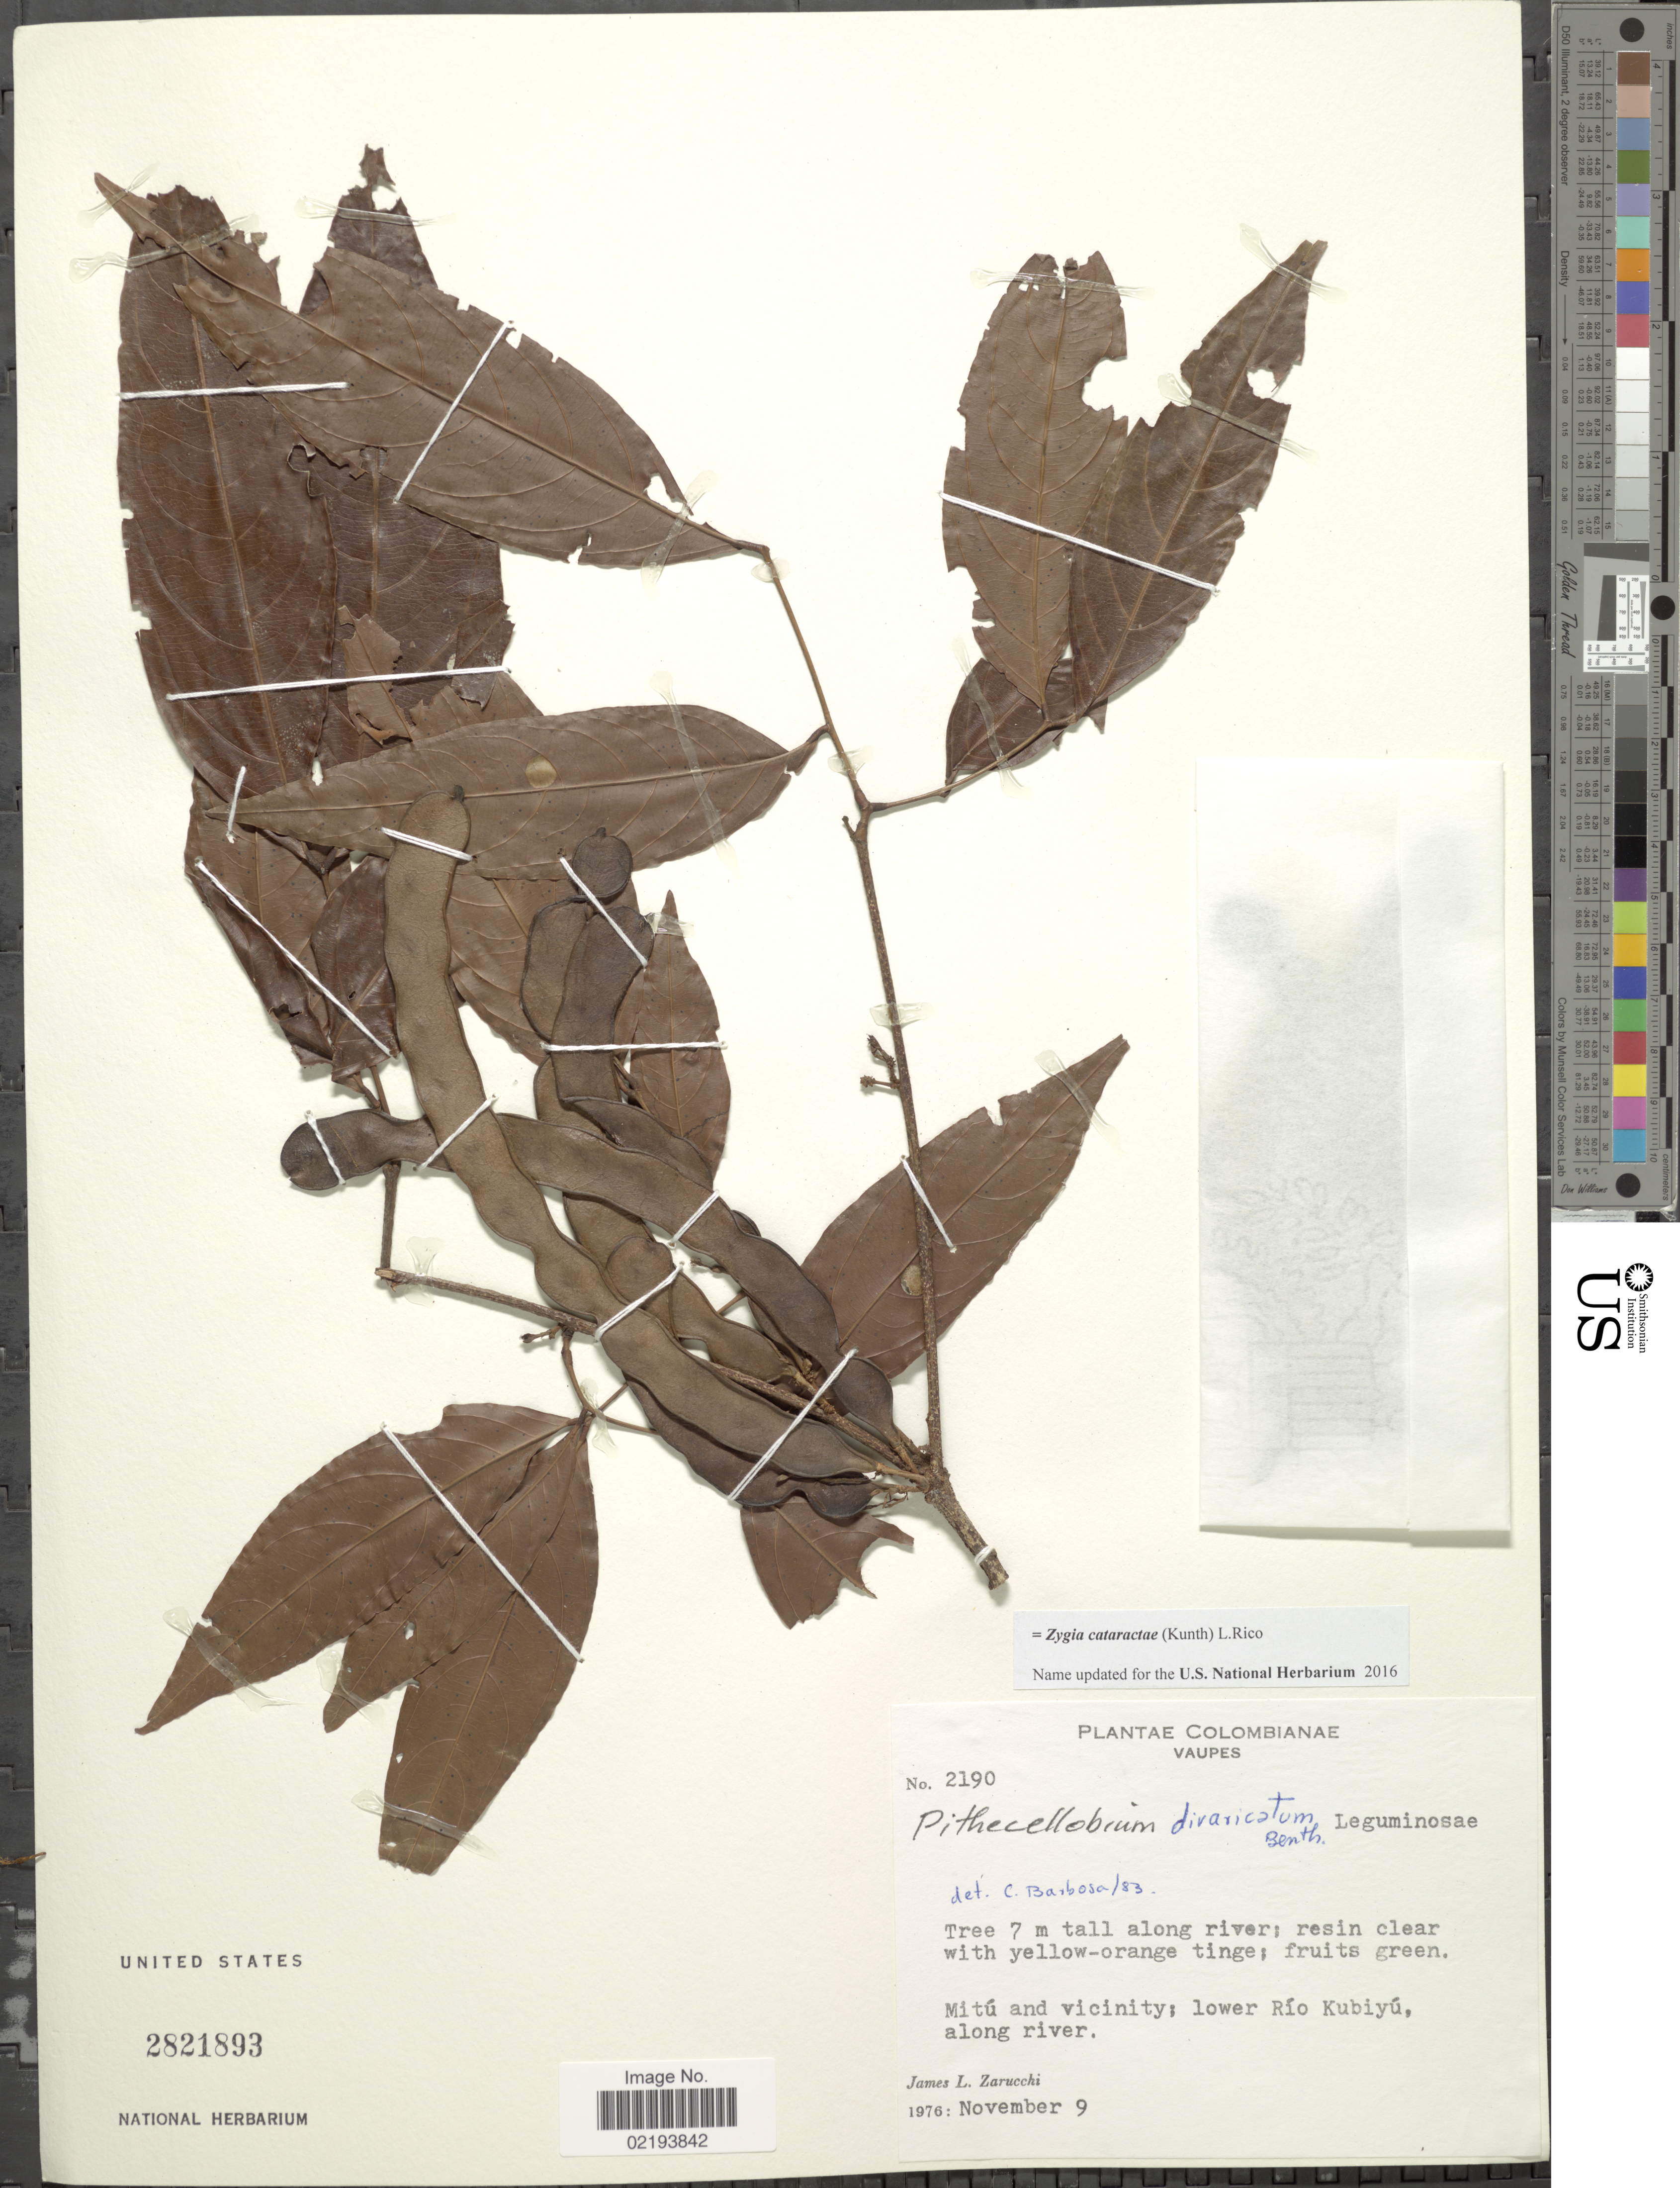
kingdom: Plantae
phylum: Tracheophyta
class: Magnoliopsida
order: Fabales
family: Fabaceae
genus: Zygia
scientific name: Zygia cataractae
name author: (Kunth) L. Rico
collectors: J. L. Zarucchi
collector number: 2190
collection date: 1976-11-09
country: Colombia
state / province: Vaupés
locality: Mitú and vicinity; lower Río Kubiyú, along river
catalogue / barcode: US 2821893